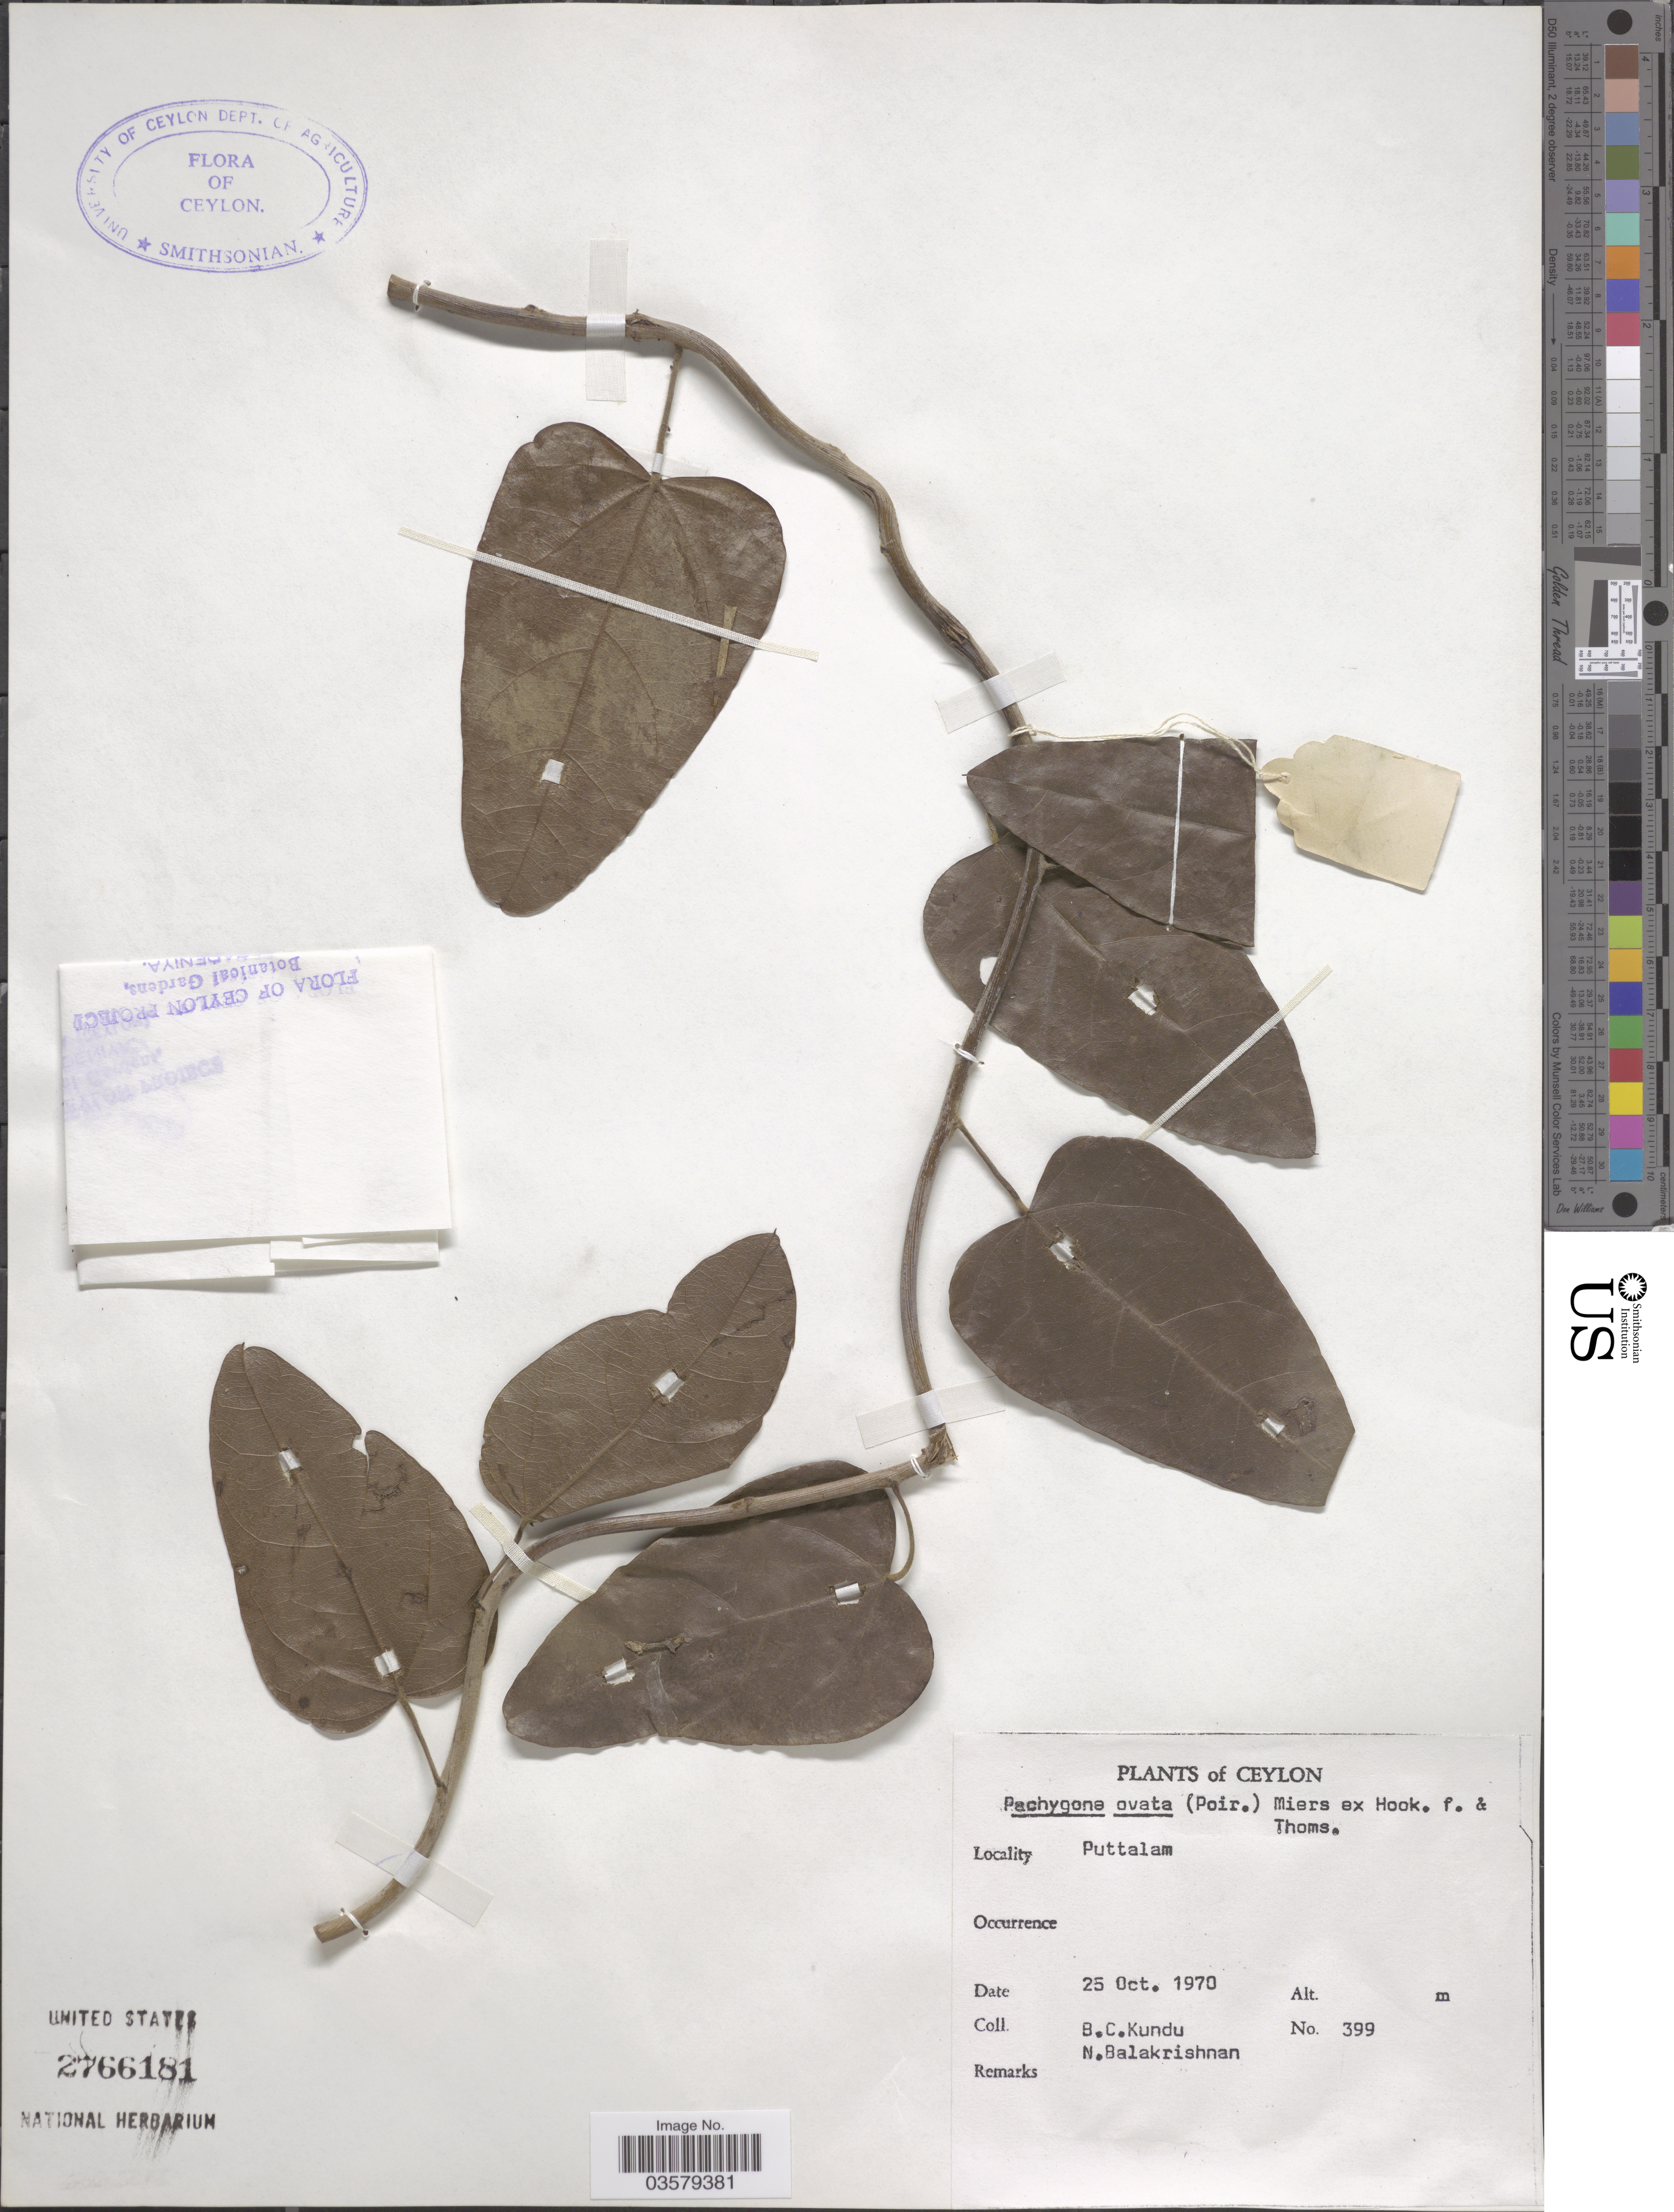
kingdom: Plantae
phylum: Tracheophyta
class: Magnoliopsida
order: Ranunculales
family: Menispermaceae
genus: Pachygone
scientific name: Pachygone ovata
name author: (Poir.) Diels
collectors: B. C. Kundu & N. Balakrishnan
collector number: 399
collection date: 1970-10-25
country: Sri Lanka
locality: Ceylon. Puttalam.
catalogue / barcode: US 2766181